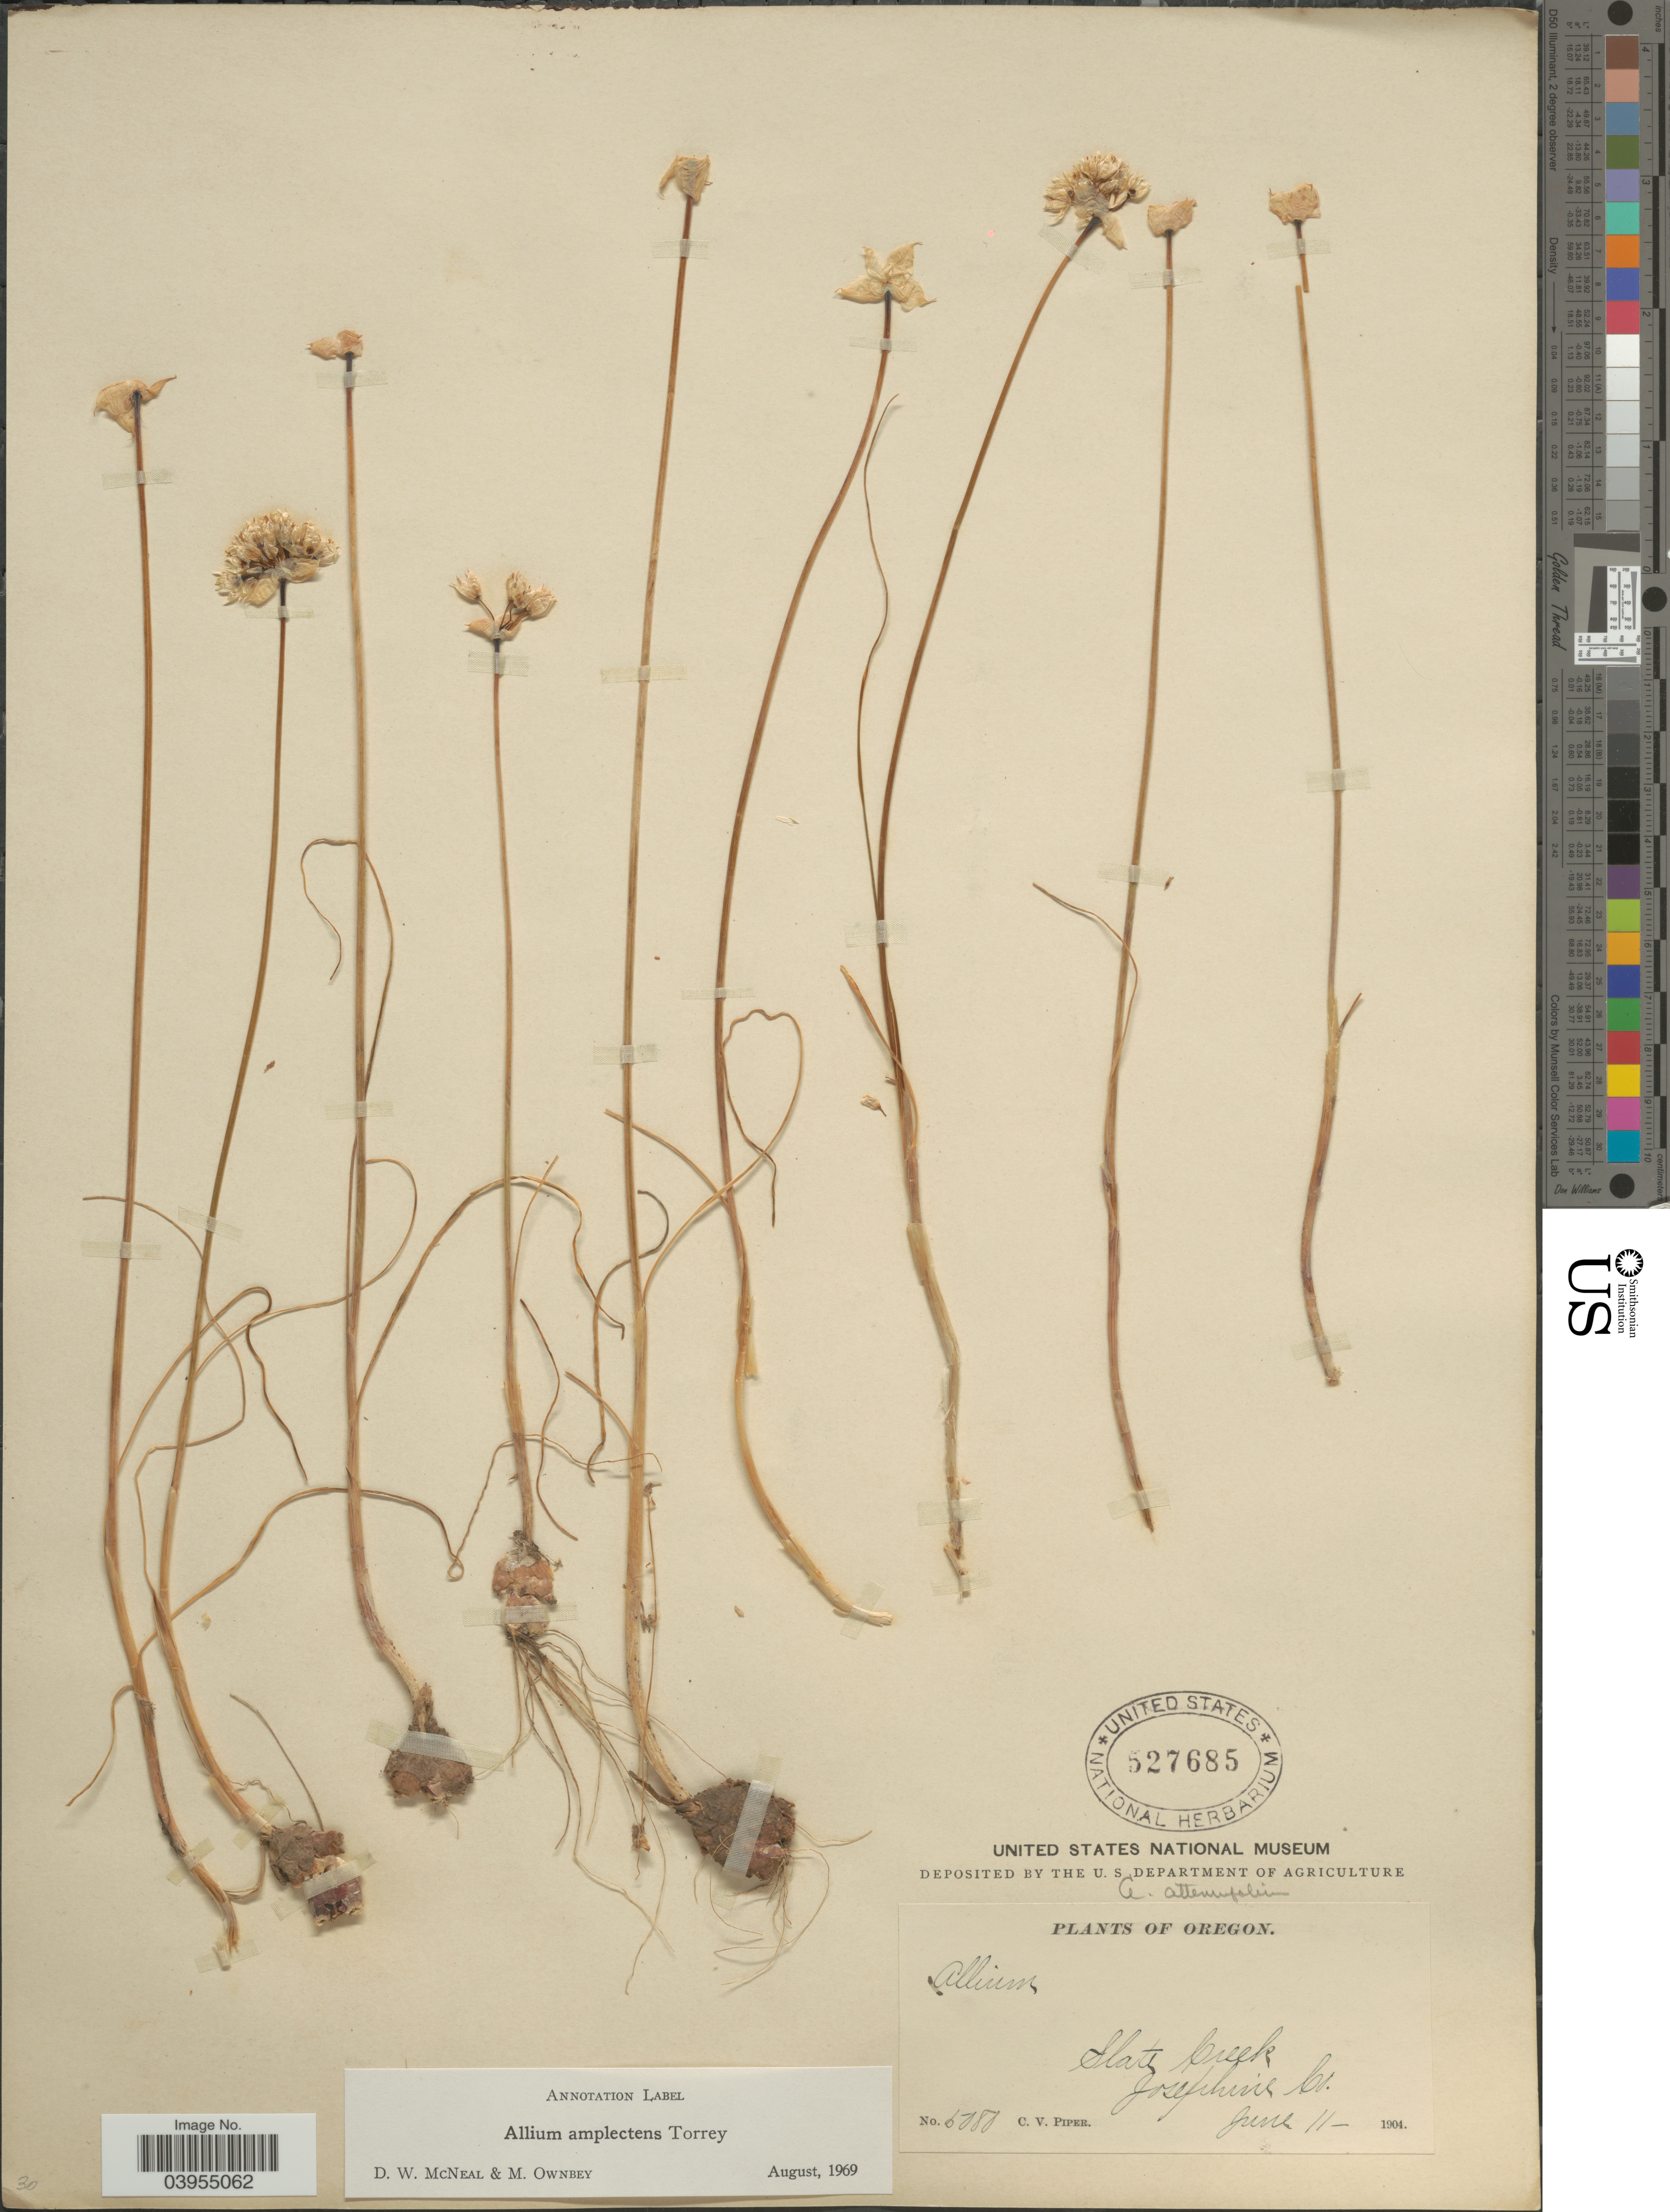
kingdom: Plantae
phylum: Tracheophyta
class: Liliopsida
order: Asparagales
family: Amaryllidaceae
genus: Allium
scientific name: Allium amplectens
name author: Torr.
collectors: C. V. Piper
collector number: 5080*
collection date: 1904-06-11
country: United States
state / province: Oregon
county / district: Josephine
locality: Slate Creek, Josephine Co.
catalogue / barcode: US 527685